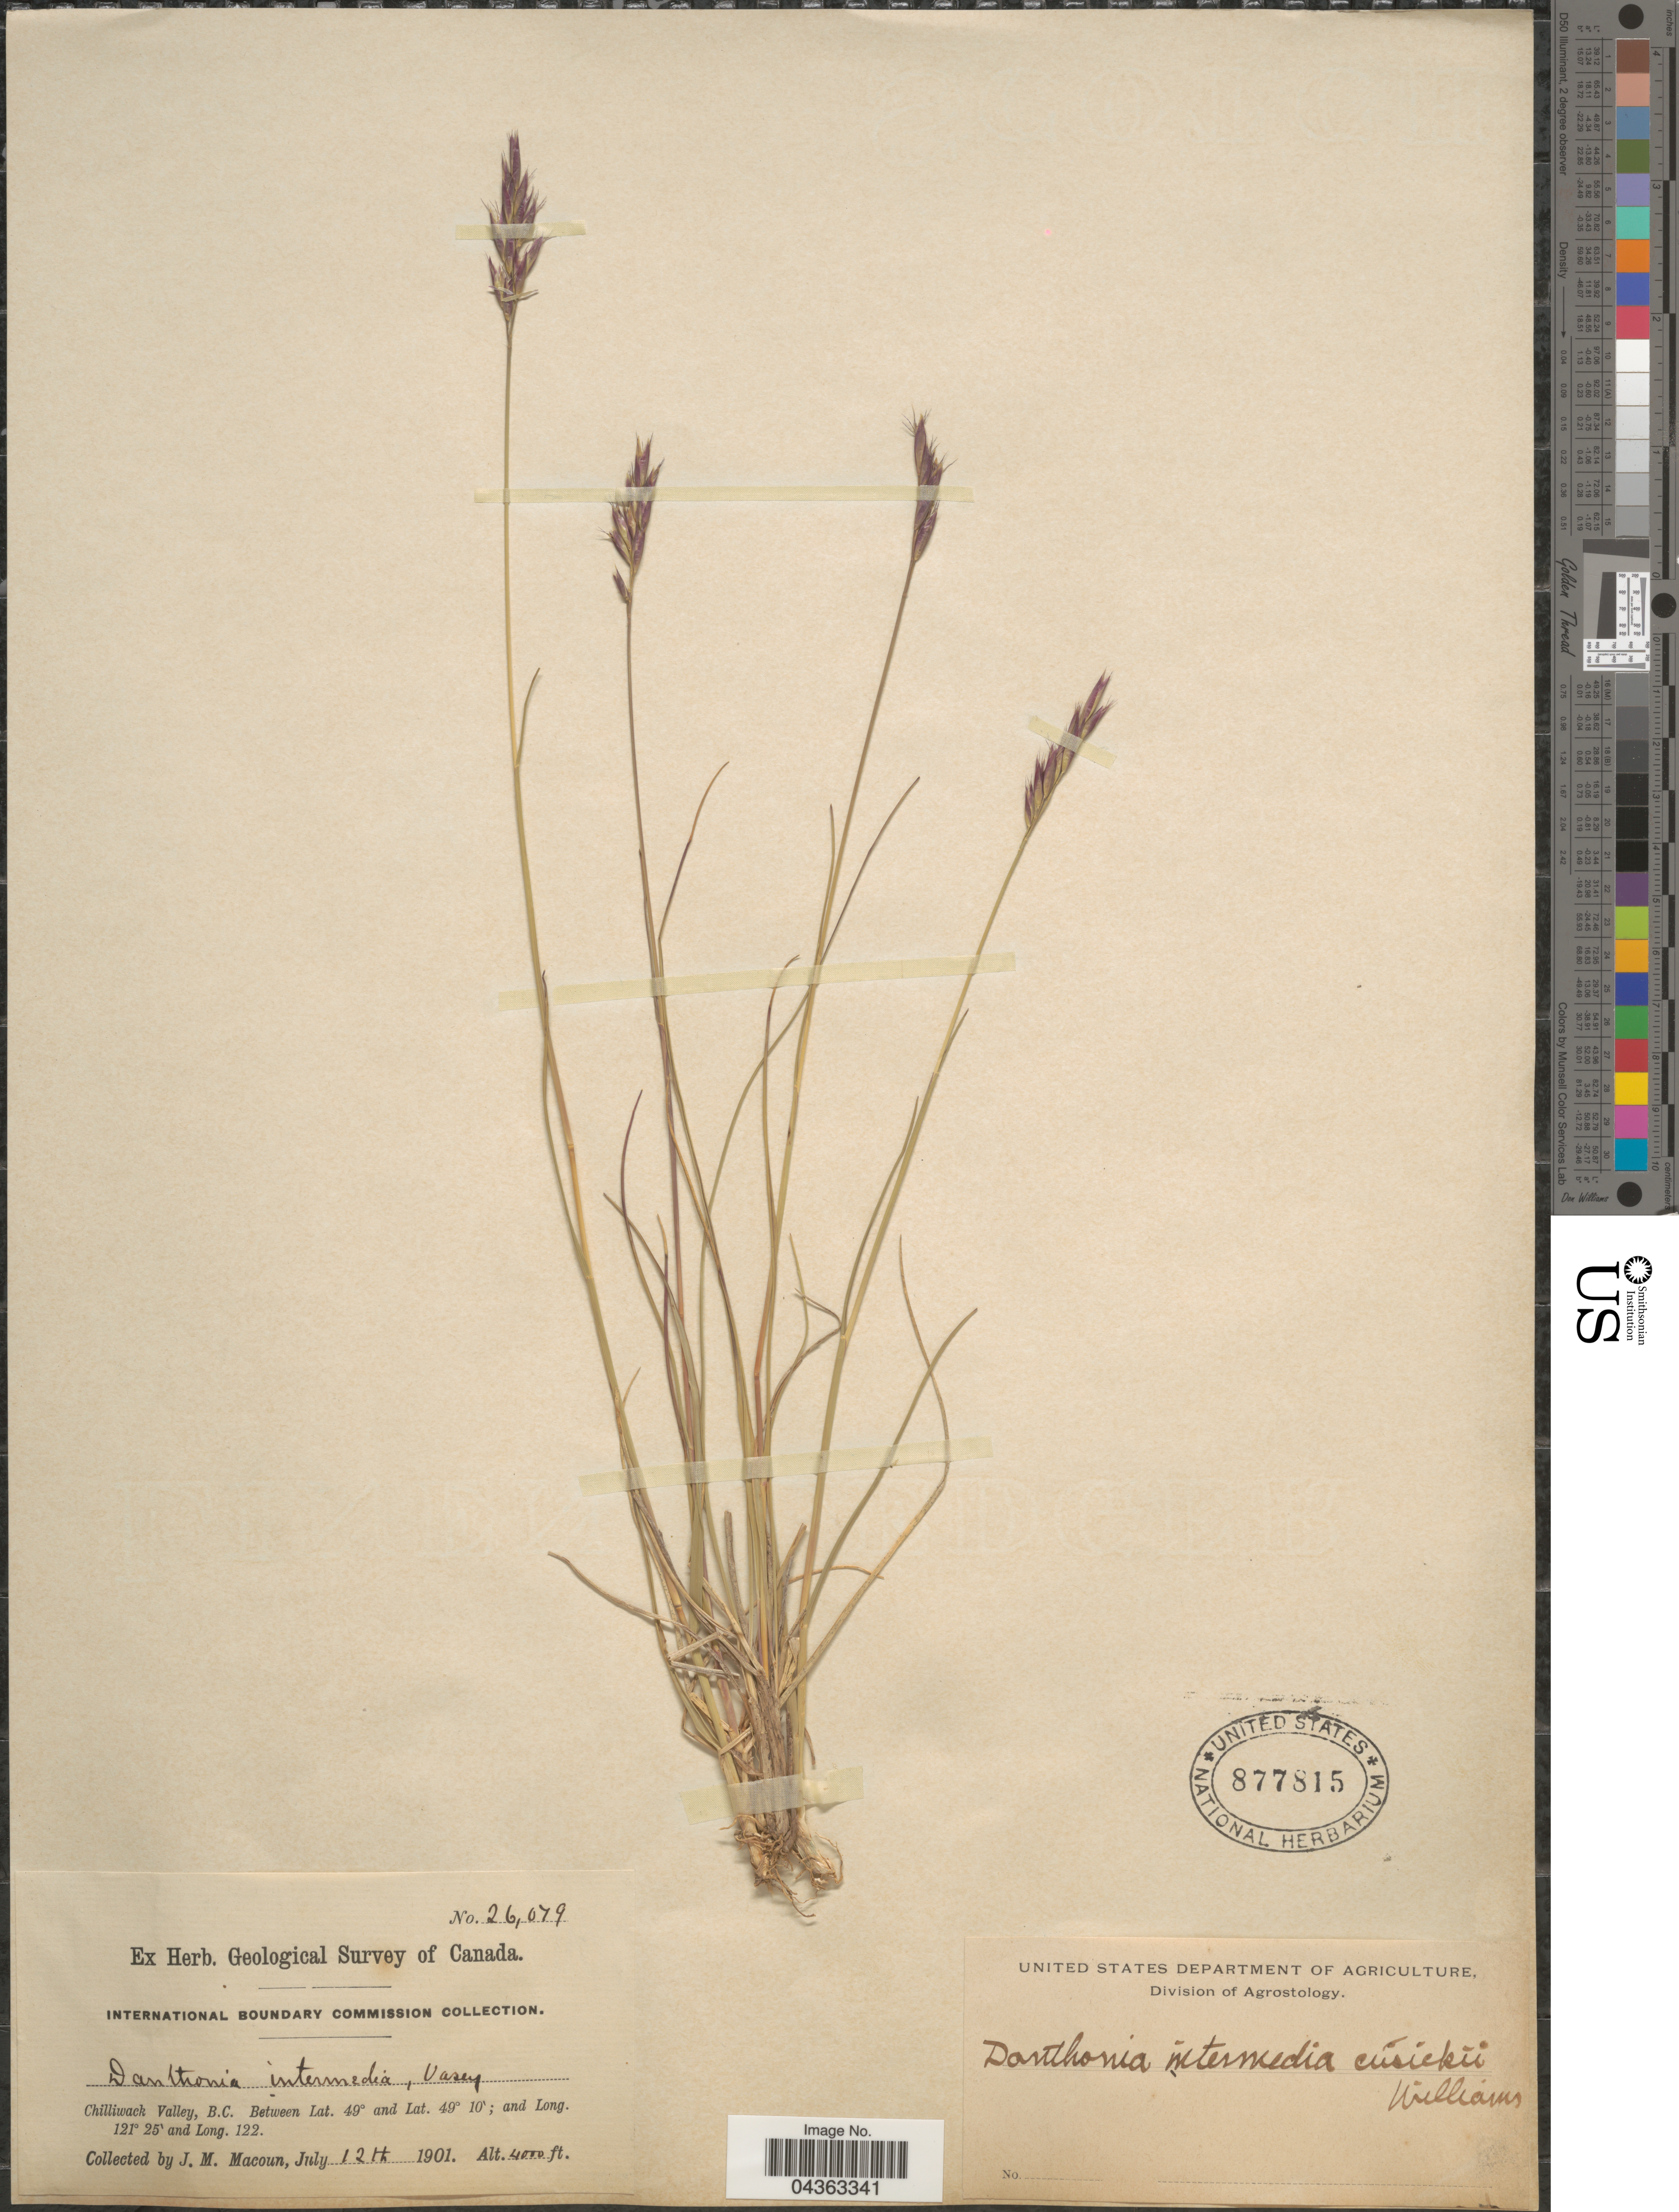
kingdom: Plantae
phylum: Tracheophyta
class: Liliopsida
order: Poales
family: Poaceae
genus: Danthonia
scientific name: Danthonia intermedia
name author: Vasey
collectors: J. M. Macoun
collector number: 26079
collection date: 1901-07-12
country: Canada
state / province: British Columbia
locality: Geological Survey of Canada. Chilliwack Valley, B.C.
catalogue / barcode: US 877815